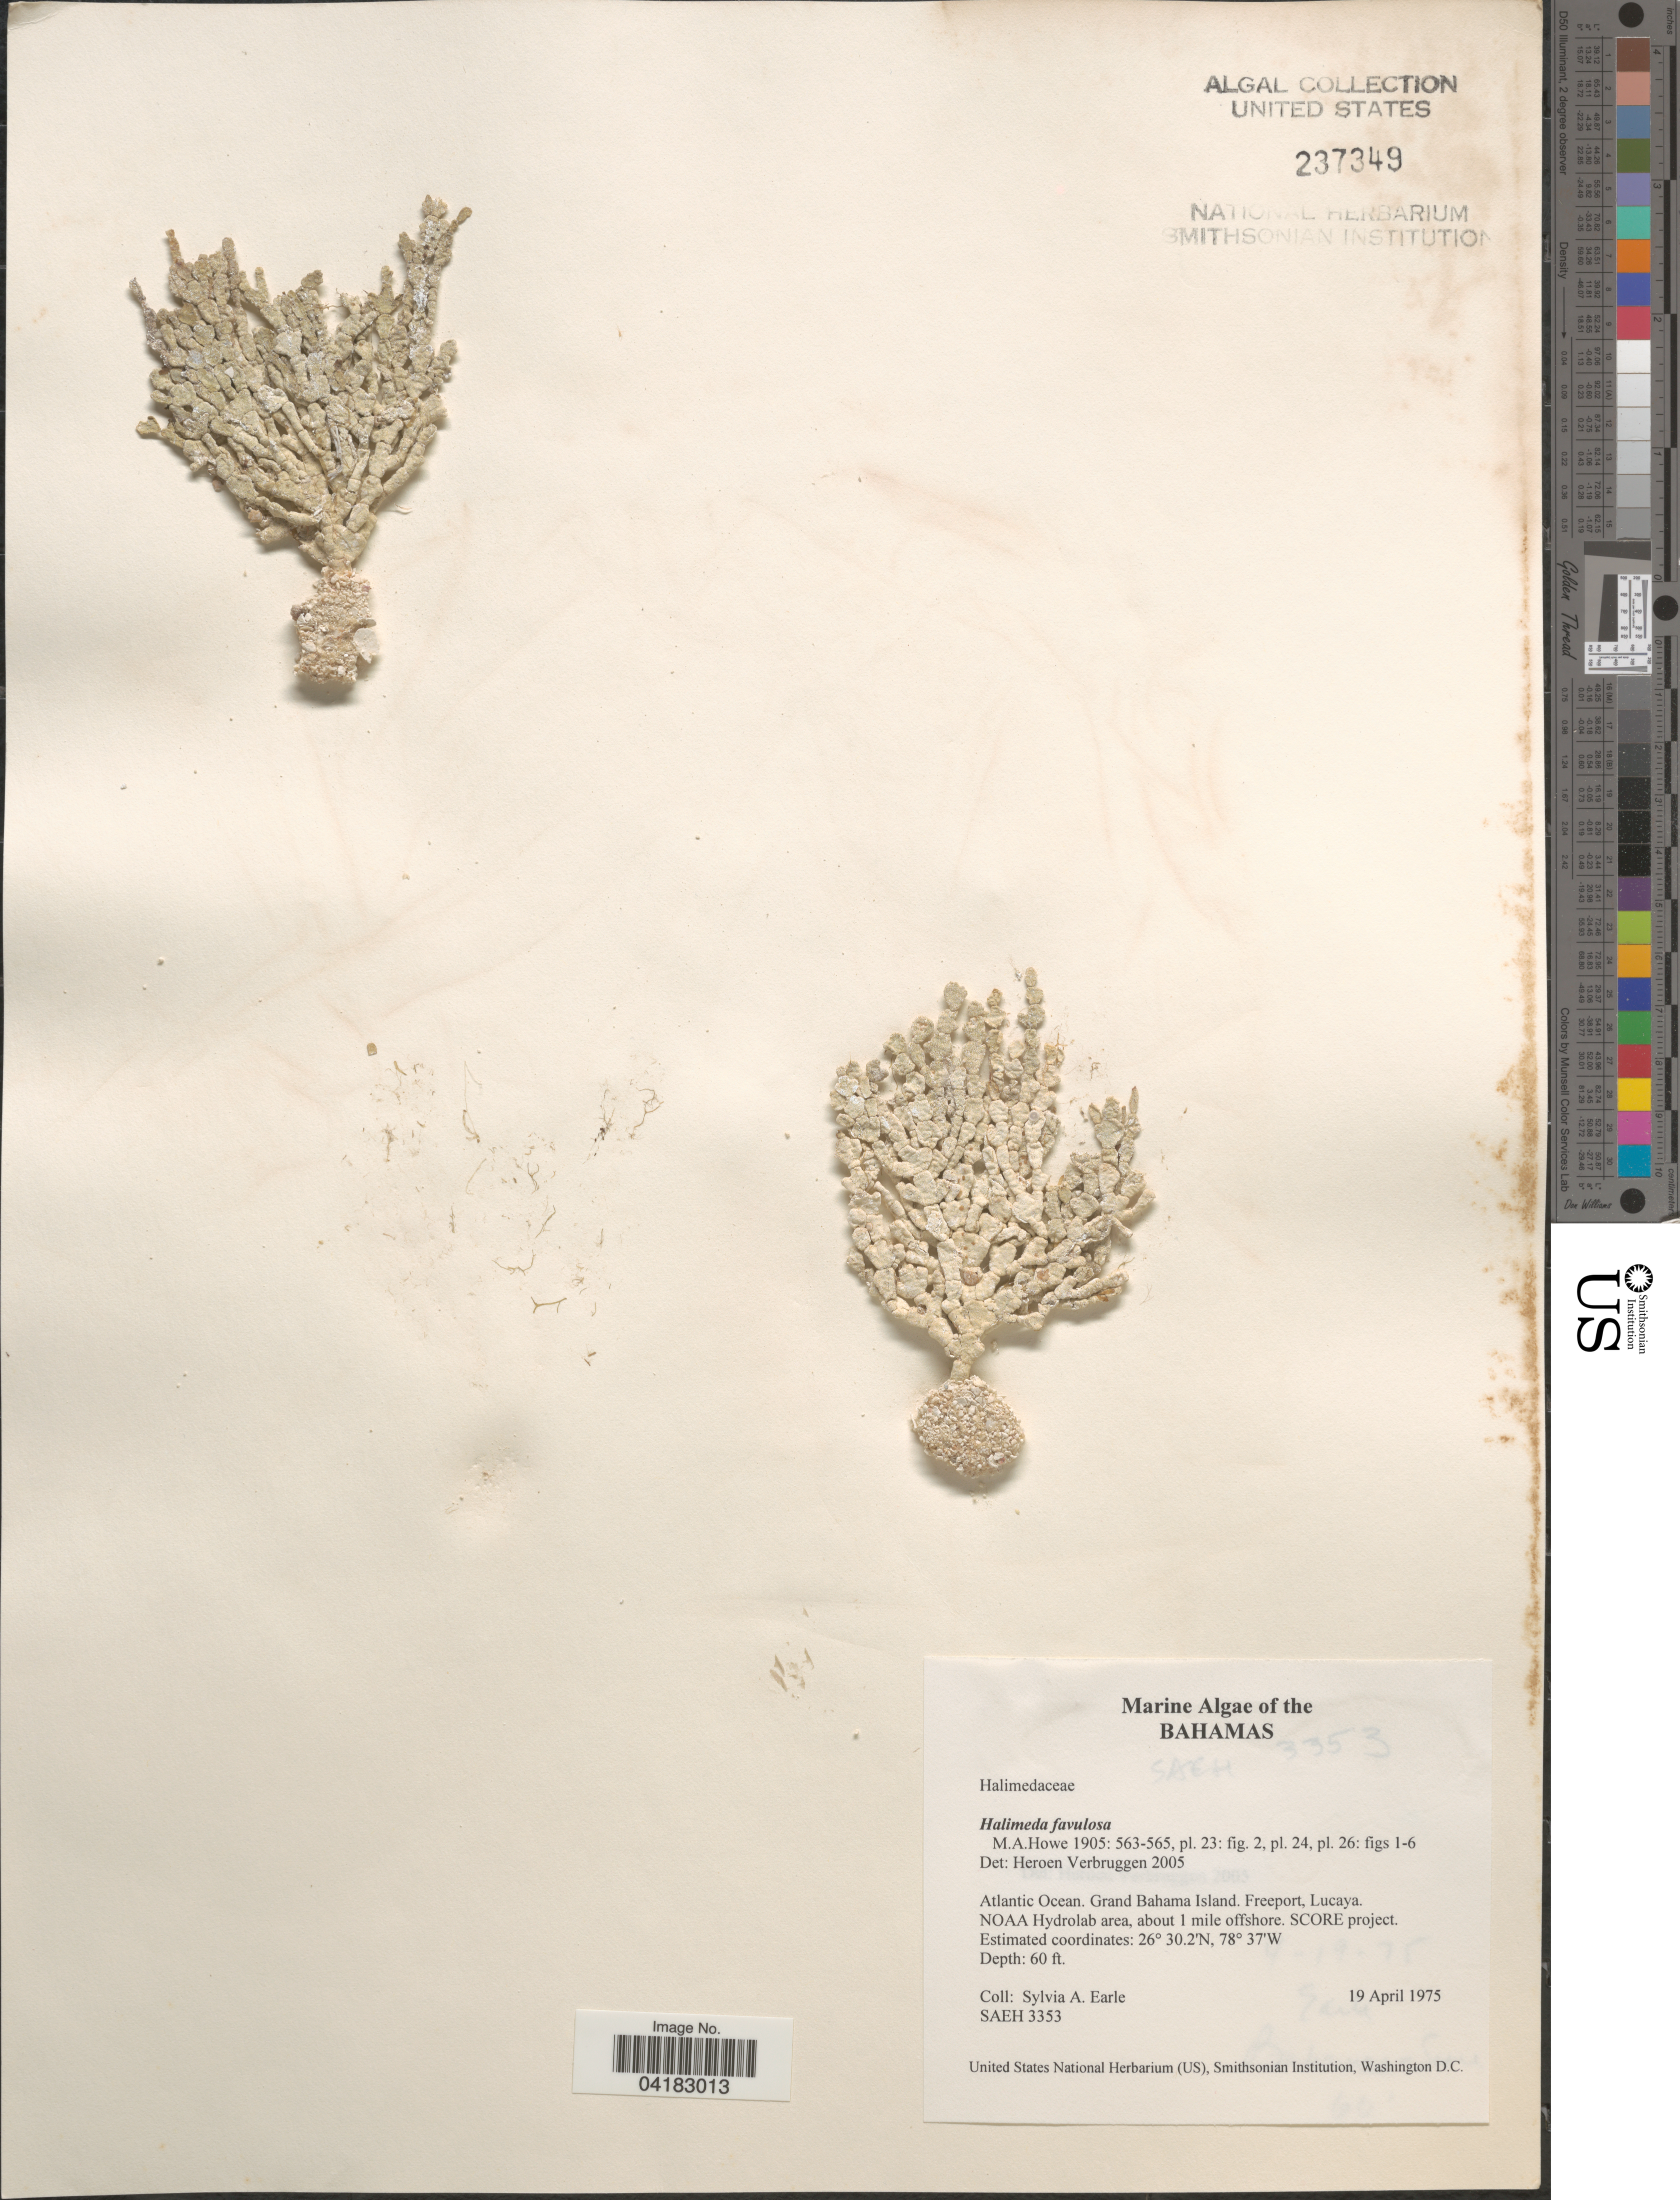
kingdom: Plantae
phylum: Chlorophyta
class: Ulvophyceae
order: Bryopsidales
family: Halimedaceae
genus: Halimeda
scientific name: Halimeda favulosa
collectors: S. A. Earle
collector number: SAEH3353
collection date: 1975-04-19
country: Bahamas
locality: Atlantic Ocean. Grand Bahama Island. Freeport, Lucaya. NOAA Hydrolab area, about 1 mile offshore. SCORE project.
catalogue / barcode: US 237349